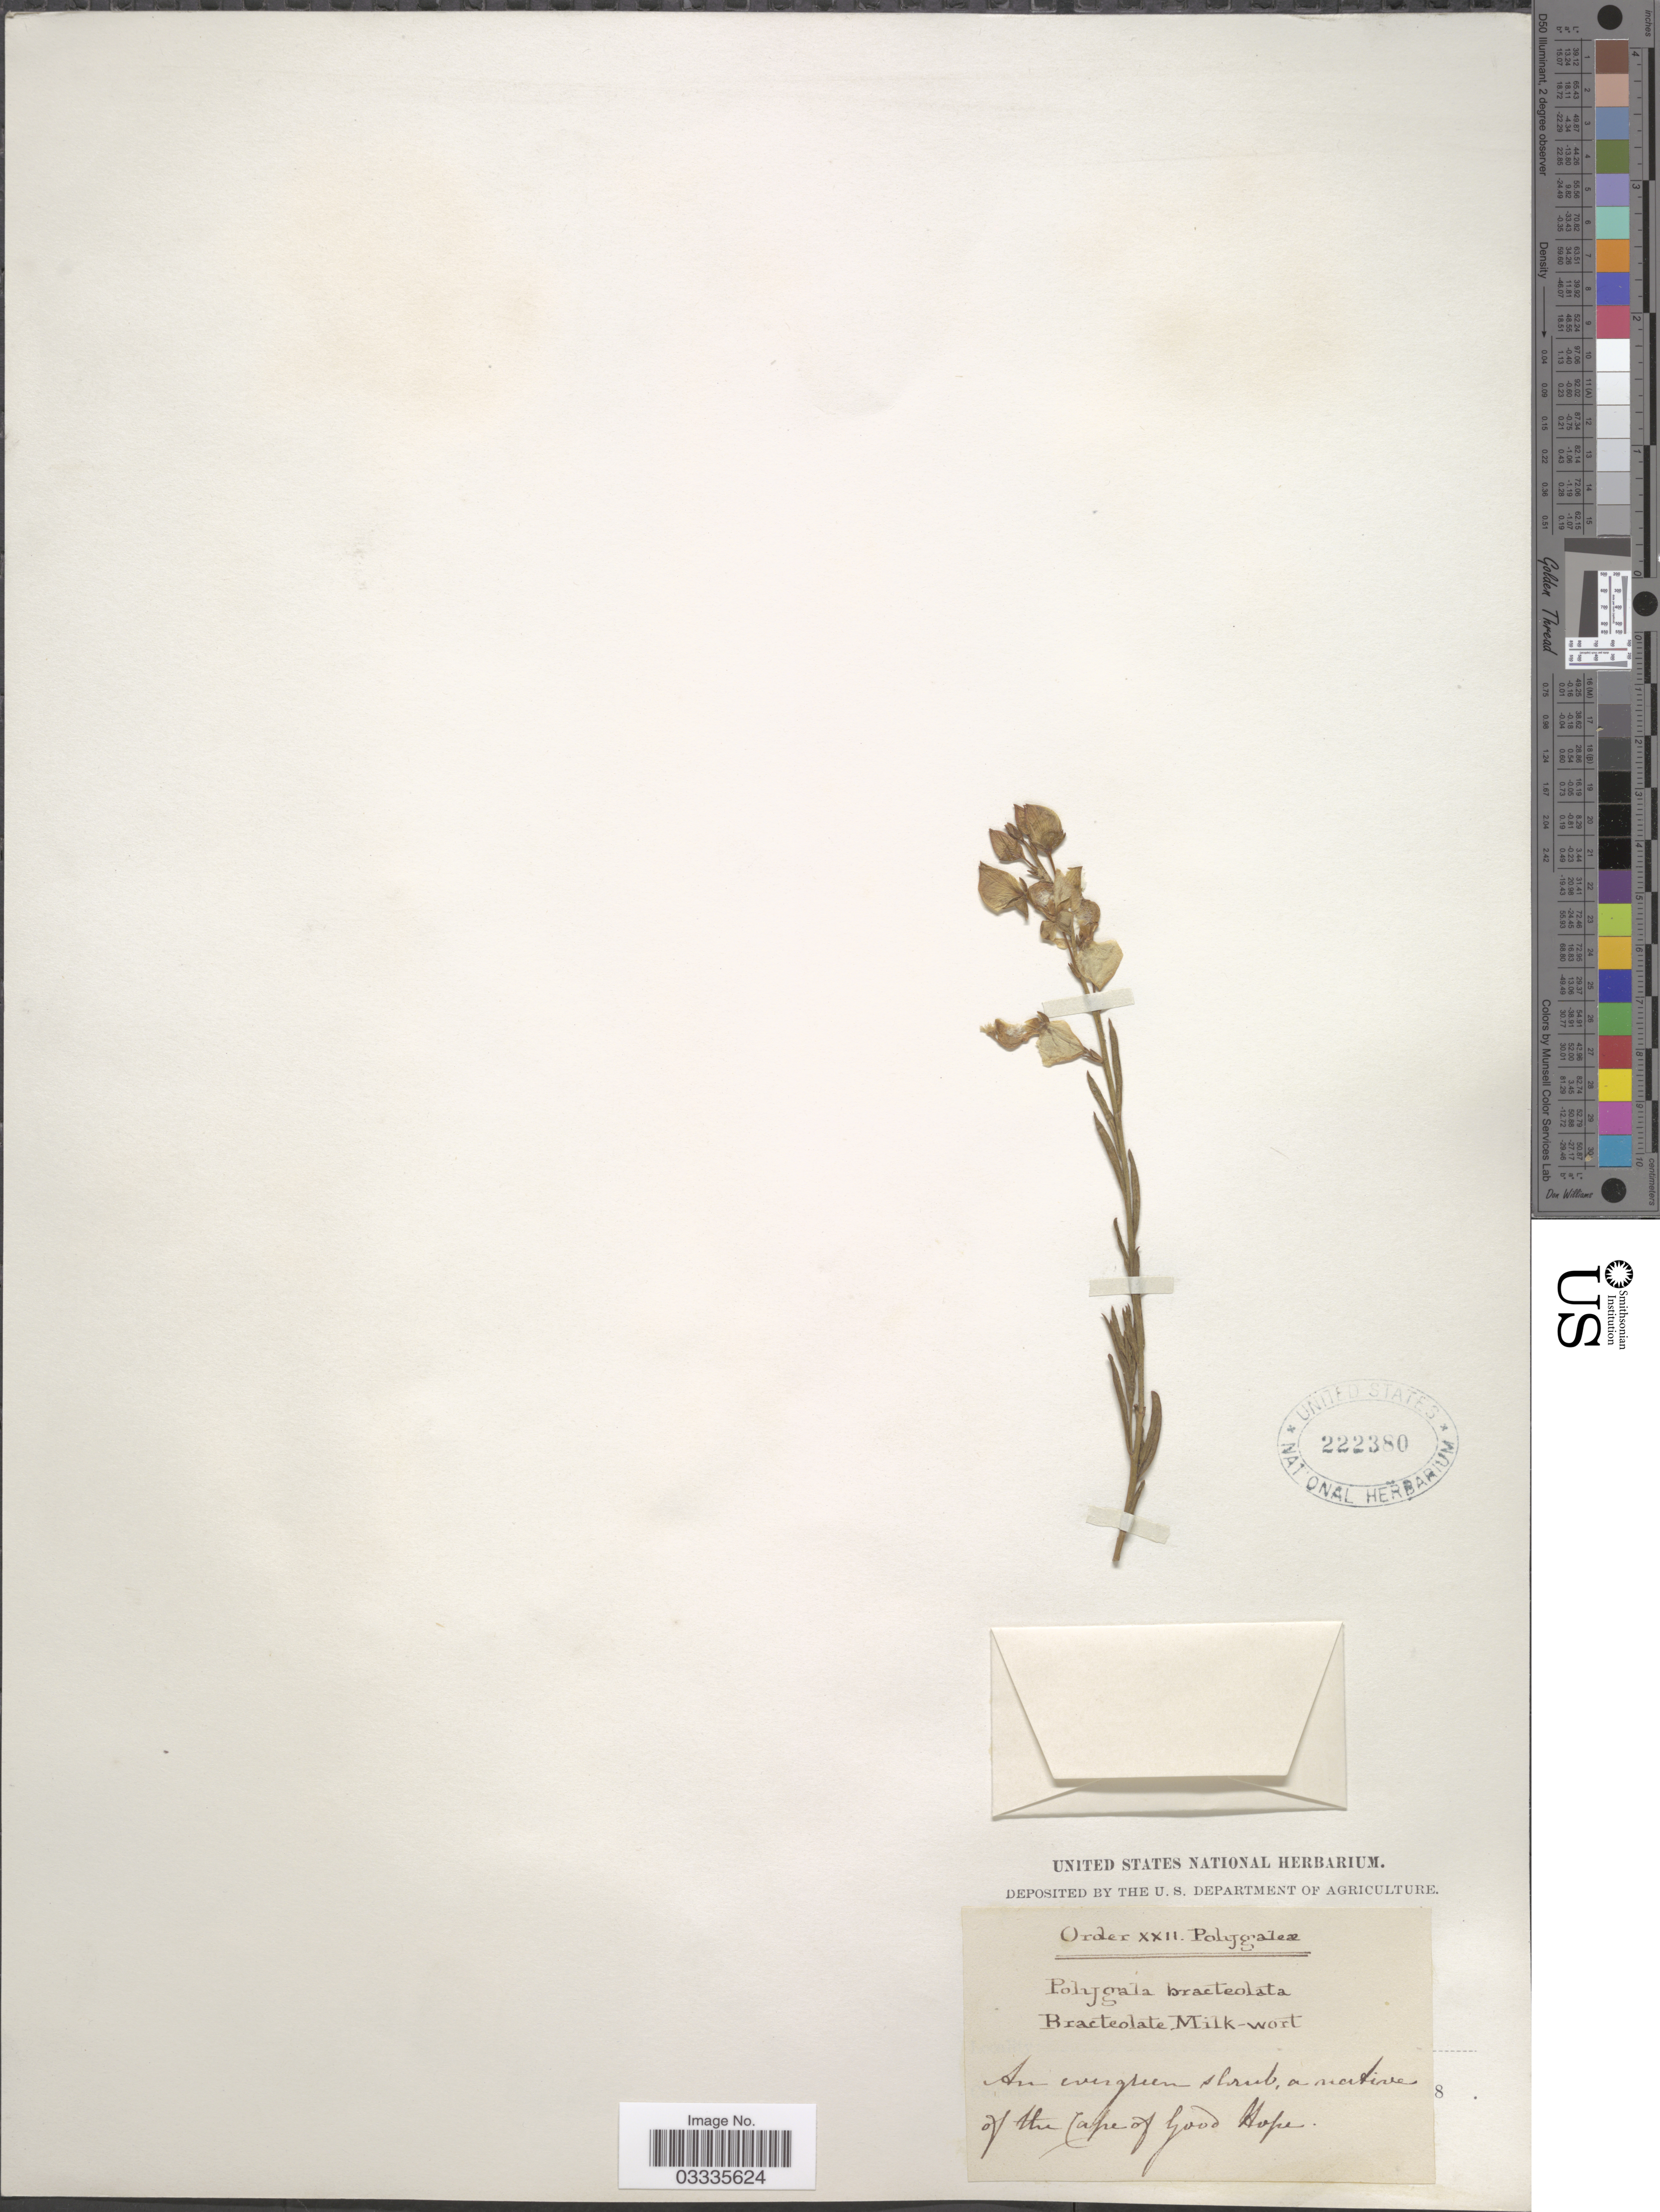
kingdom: Plantae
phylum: Tracheophyta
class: Magnoliopsida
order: Fabales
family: Polygalaceae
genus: Polygala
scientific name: Polygala bracteolata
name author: L.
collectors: ex herb. United States National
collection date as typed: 18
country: South Africa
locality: The Cape of Good Hope.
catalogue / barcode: US 222380